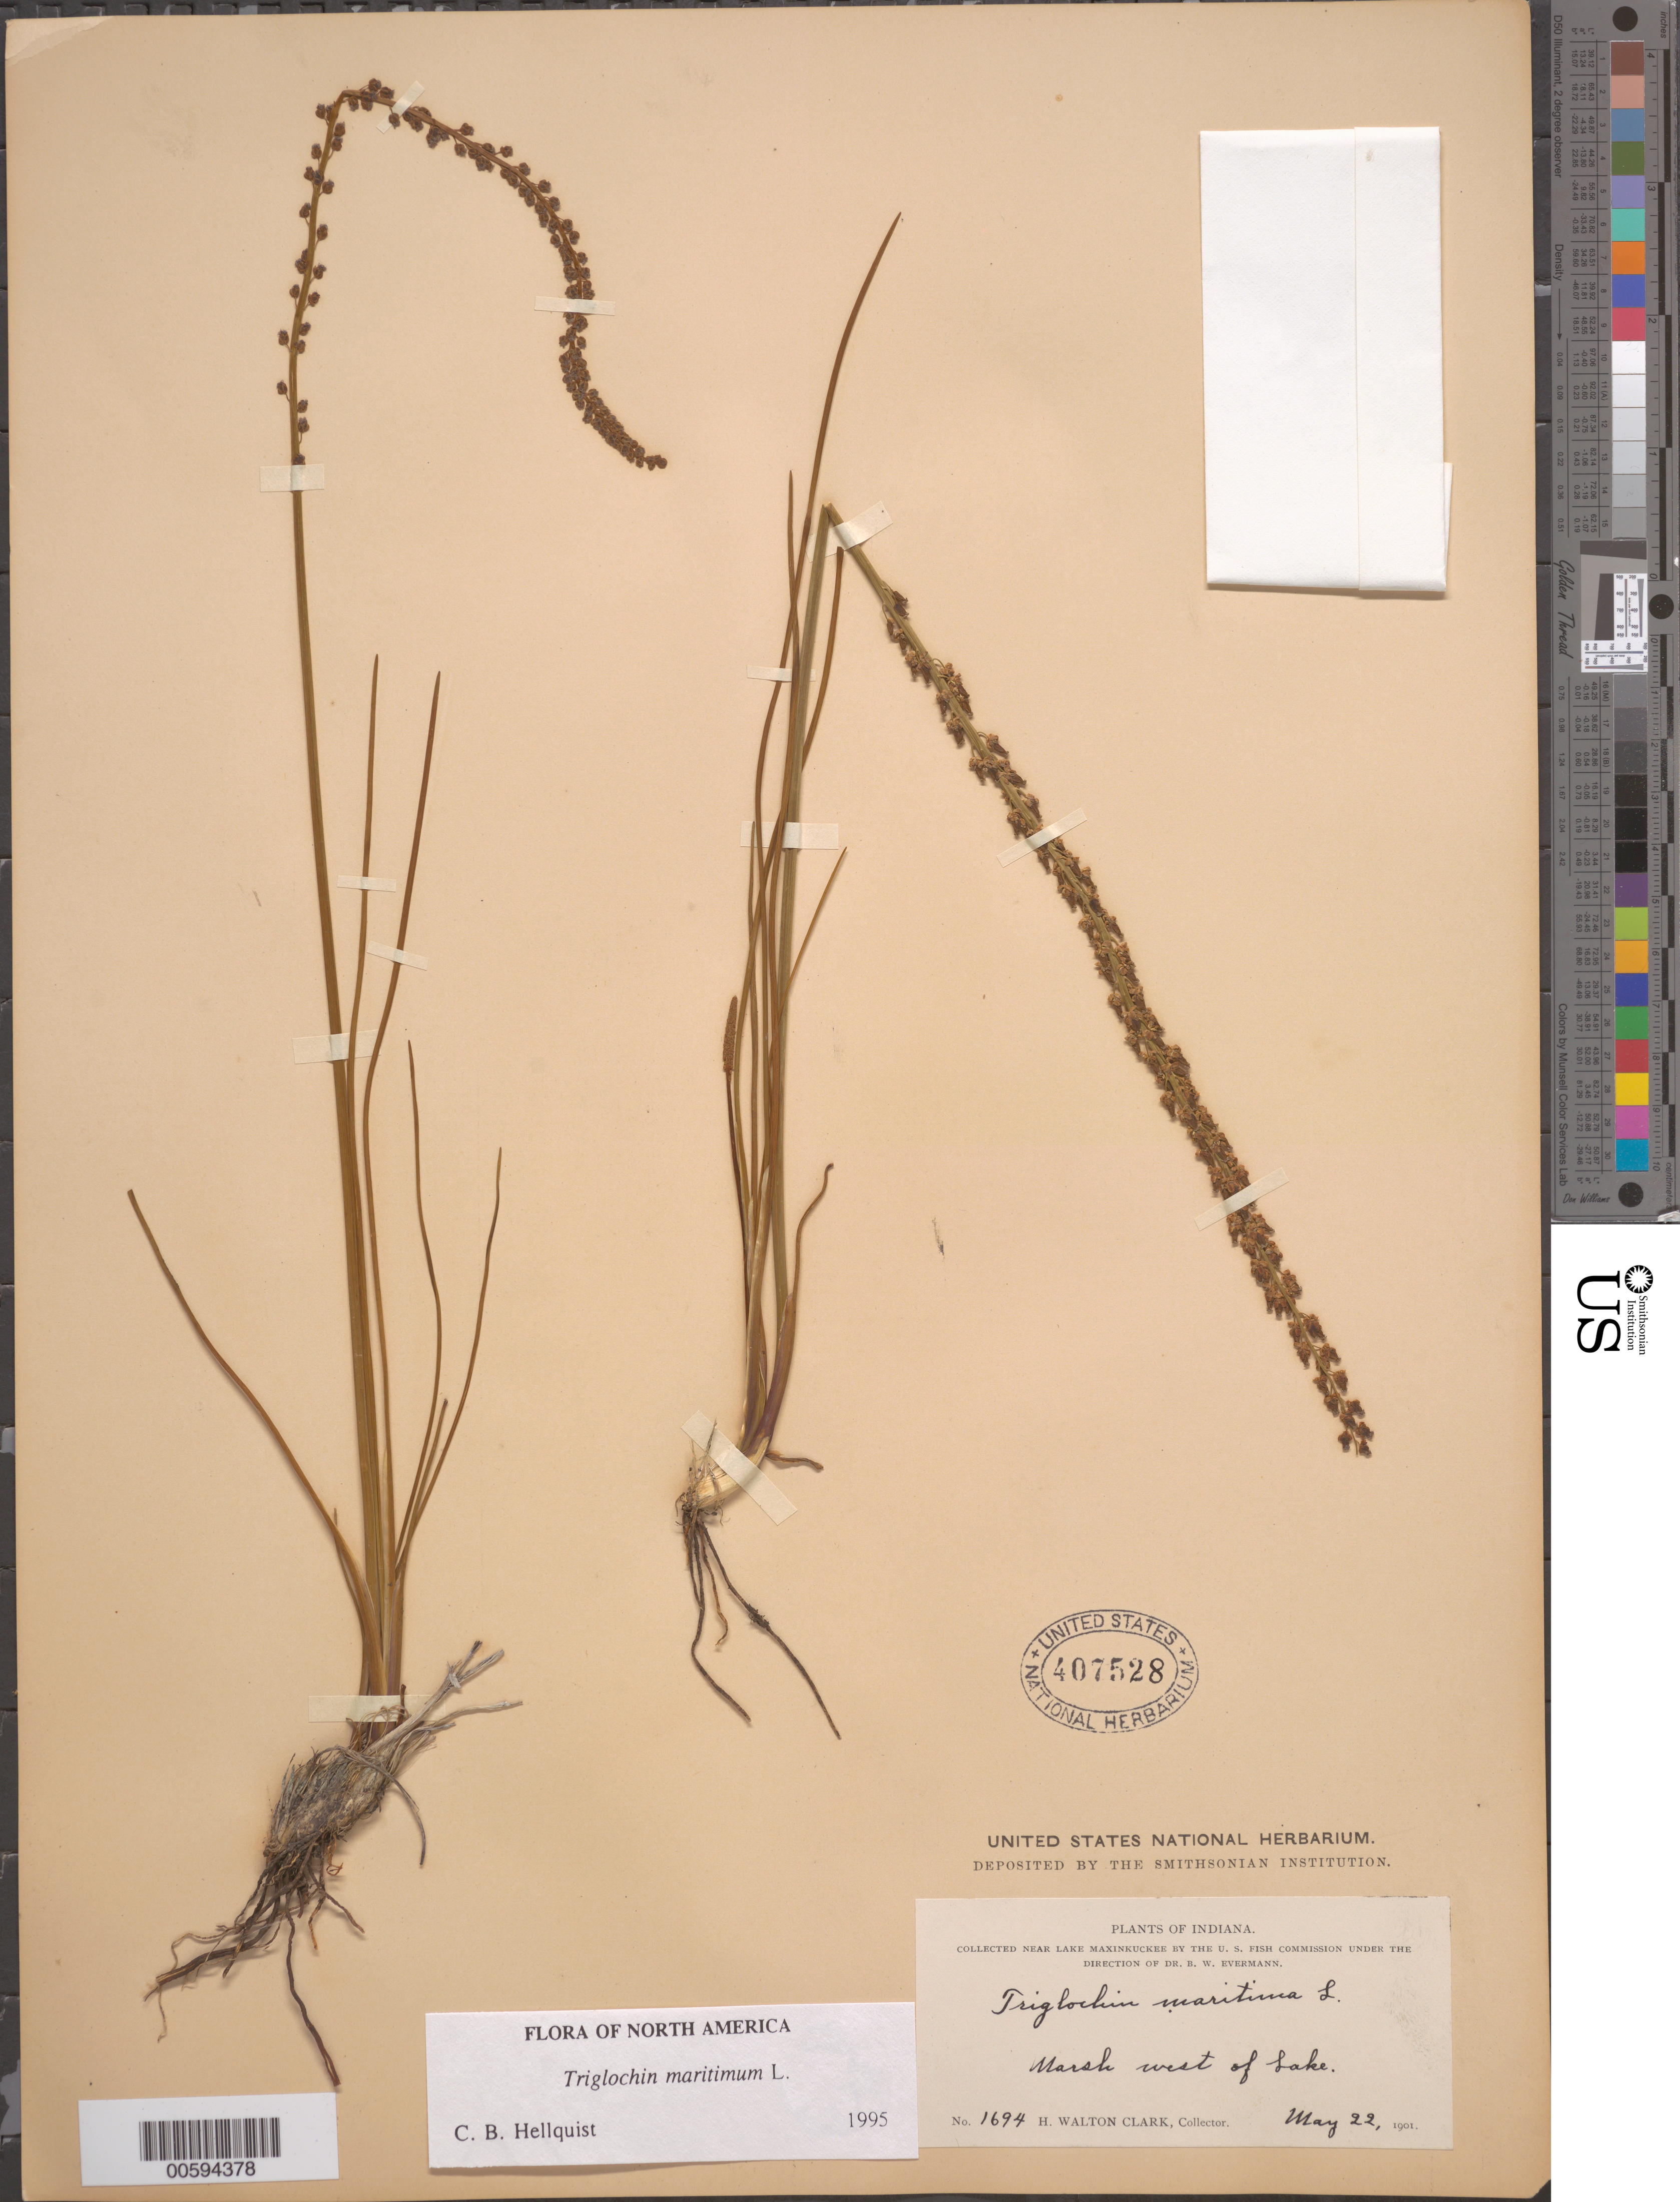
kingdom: Plantae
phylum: Tracheophyta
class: Liliopsida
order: Alismatales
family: Juncaginaceae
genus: Triglochin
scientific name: Triglochin maritima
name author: L.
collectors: H. W. Clark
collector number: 1694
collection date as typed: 22 May 1901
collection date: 1901-05-22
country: United States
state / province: Indiana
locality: W of Lake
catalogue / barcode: US 407528